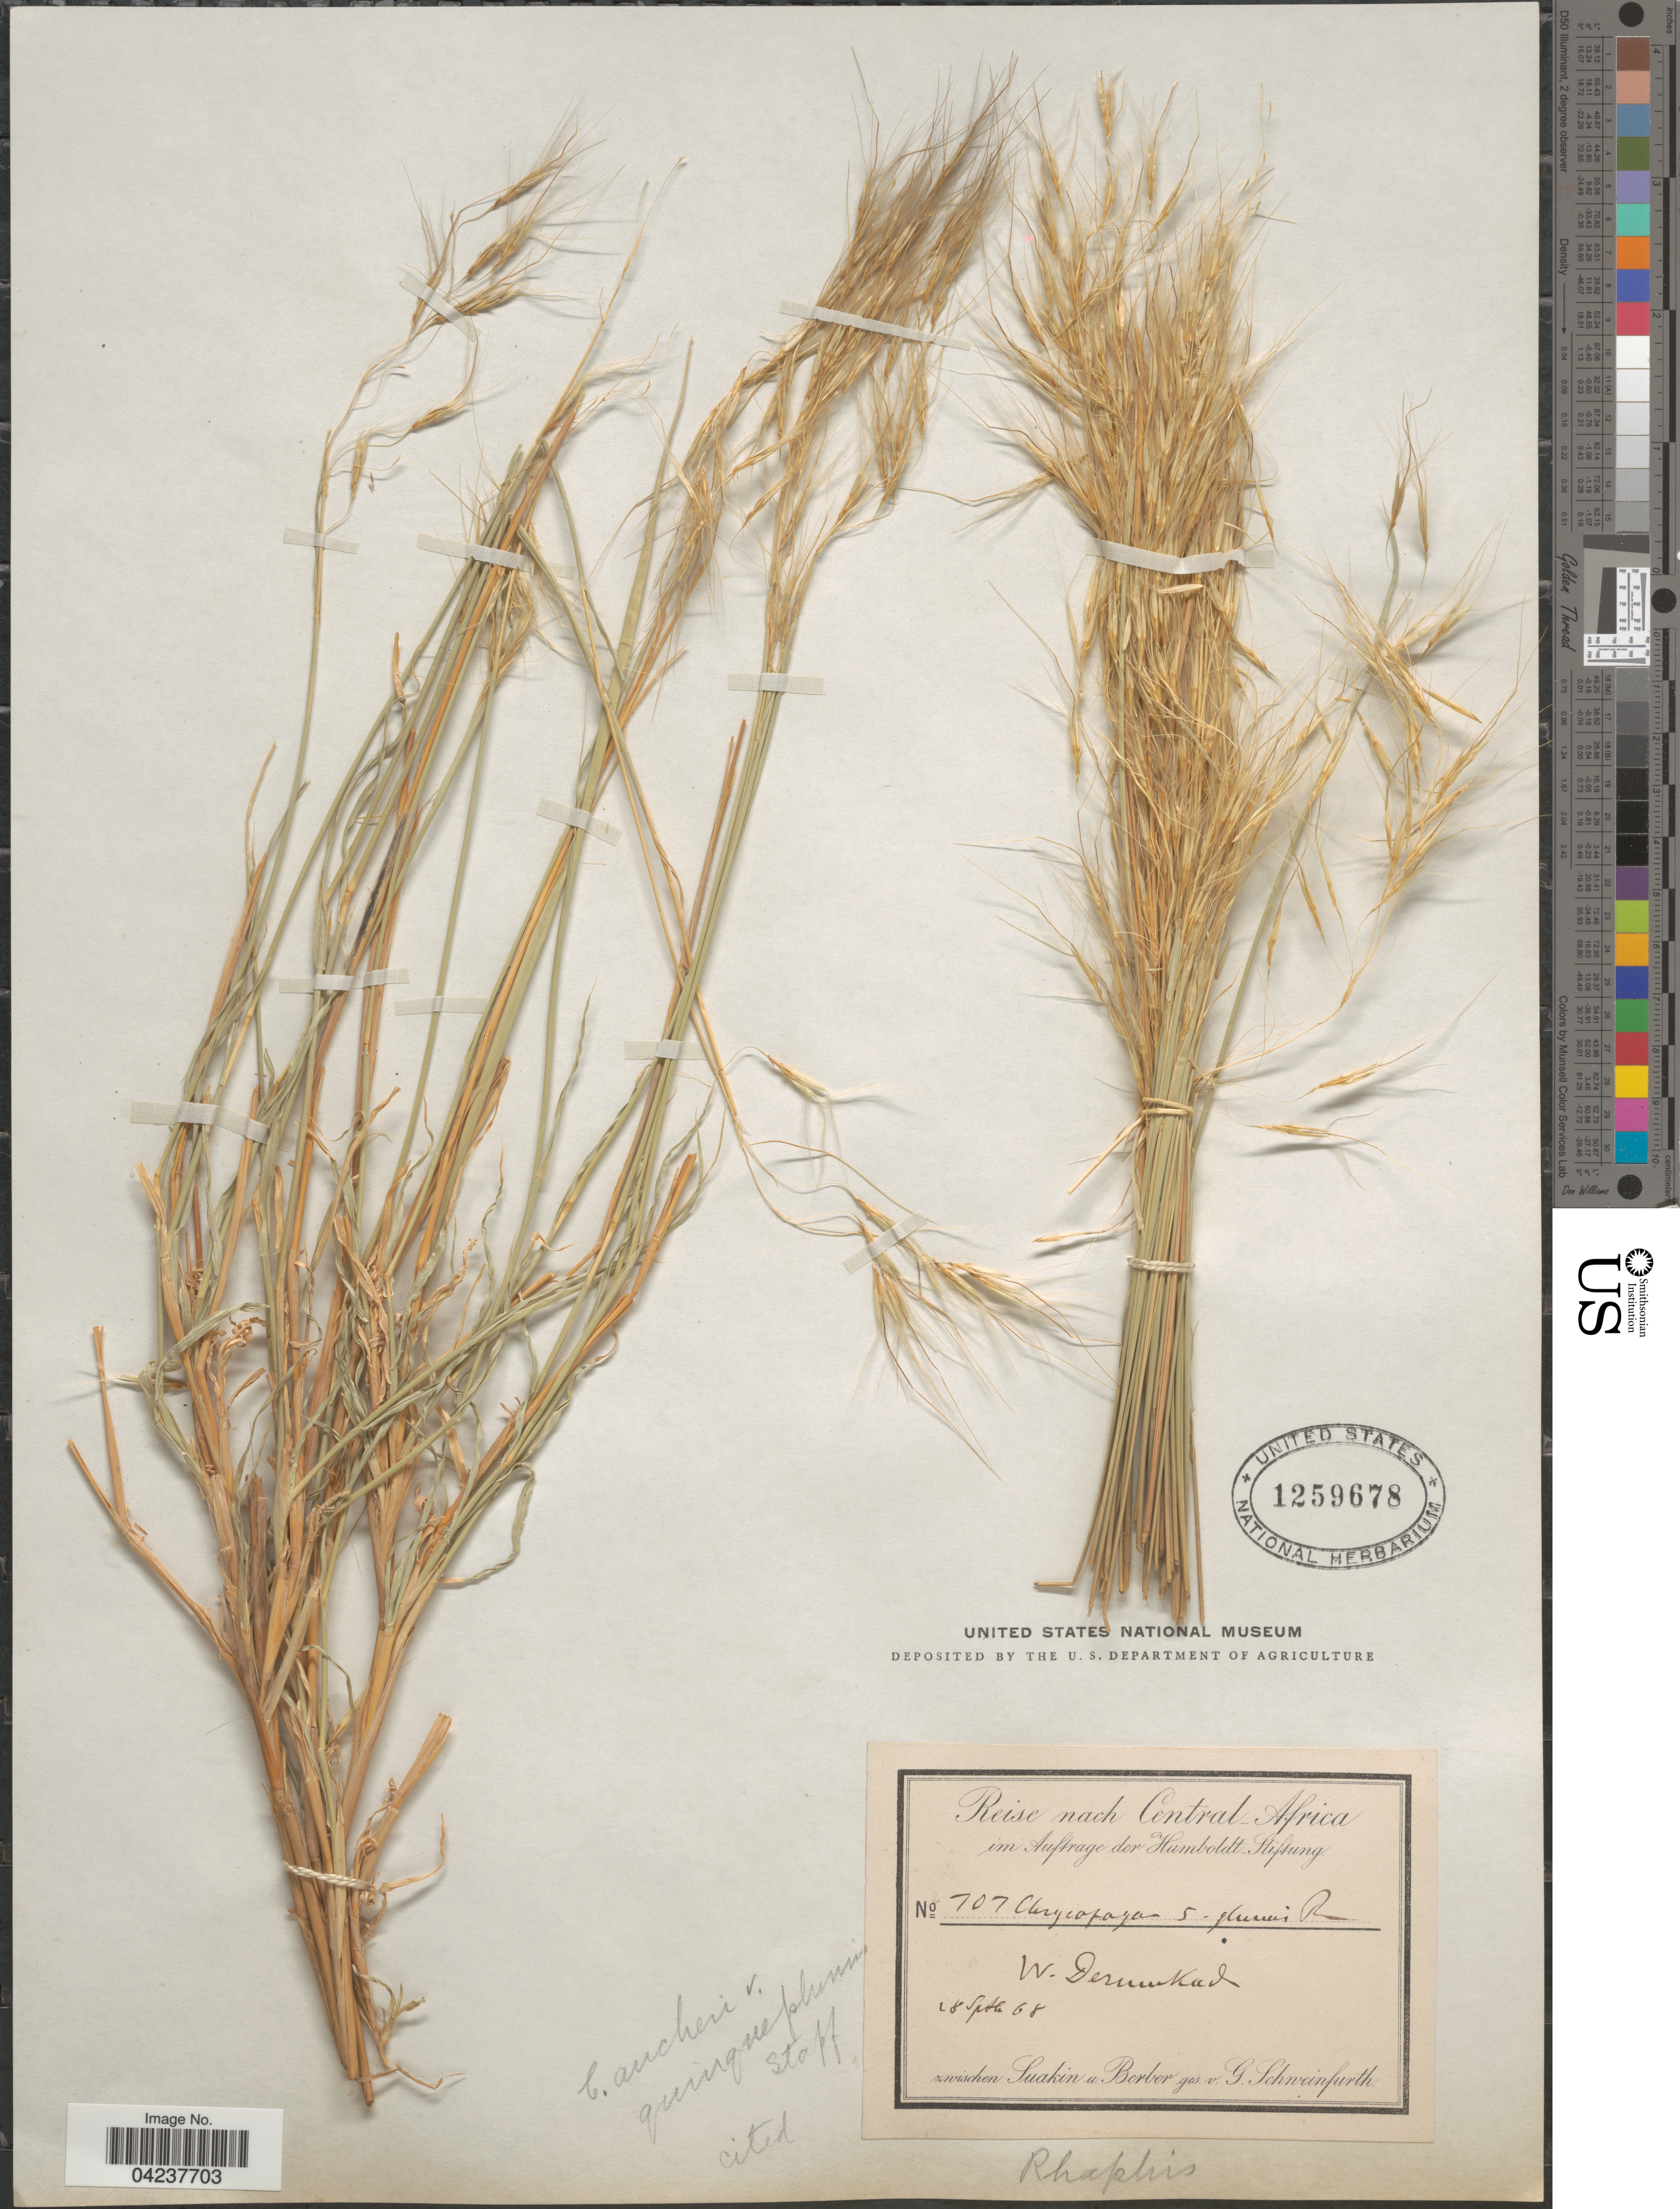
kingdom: Plantae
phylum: Tracheophyta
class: Liliopsida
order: Poales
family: Poaceae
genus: Chrysopogon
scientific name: Chrysopogon plumulosus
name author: Hochst.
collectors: G. A. Schweinfurth (herbarium)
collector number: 707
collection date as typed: Transcribed d/m/y: 18/9/68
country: Sudan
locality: Reise nach Central-Africa im Auftrage der Humboldt-Stiftung. W. Derumkad [interpreted]. Zwischen Suakin u. Berber.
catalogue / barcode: US 1259678